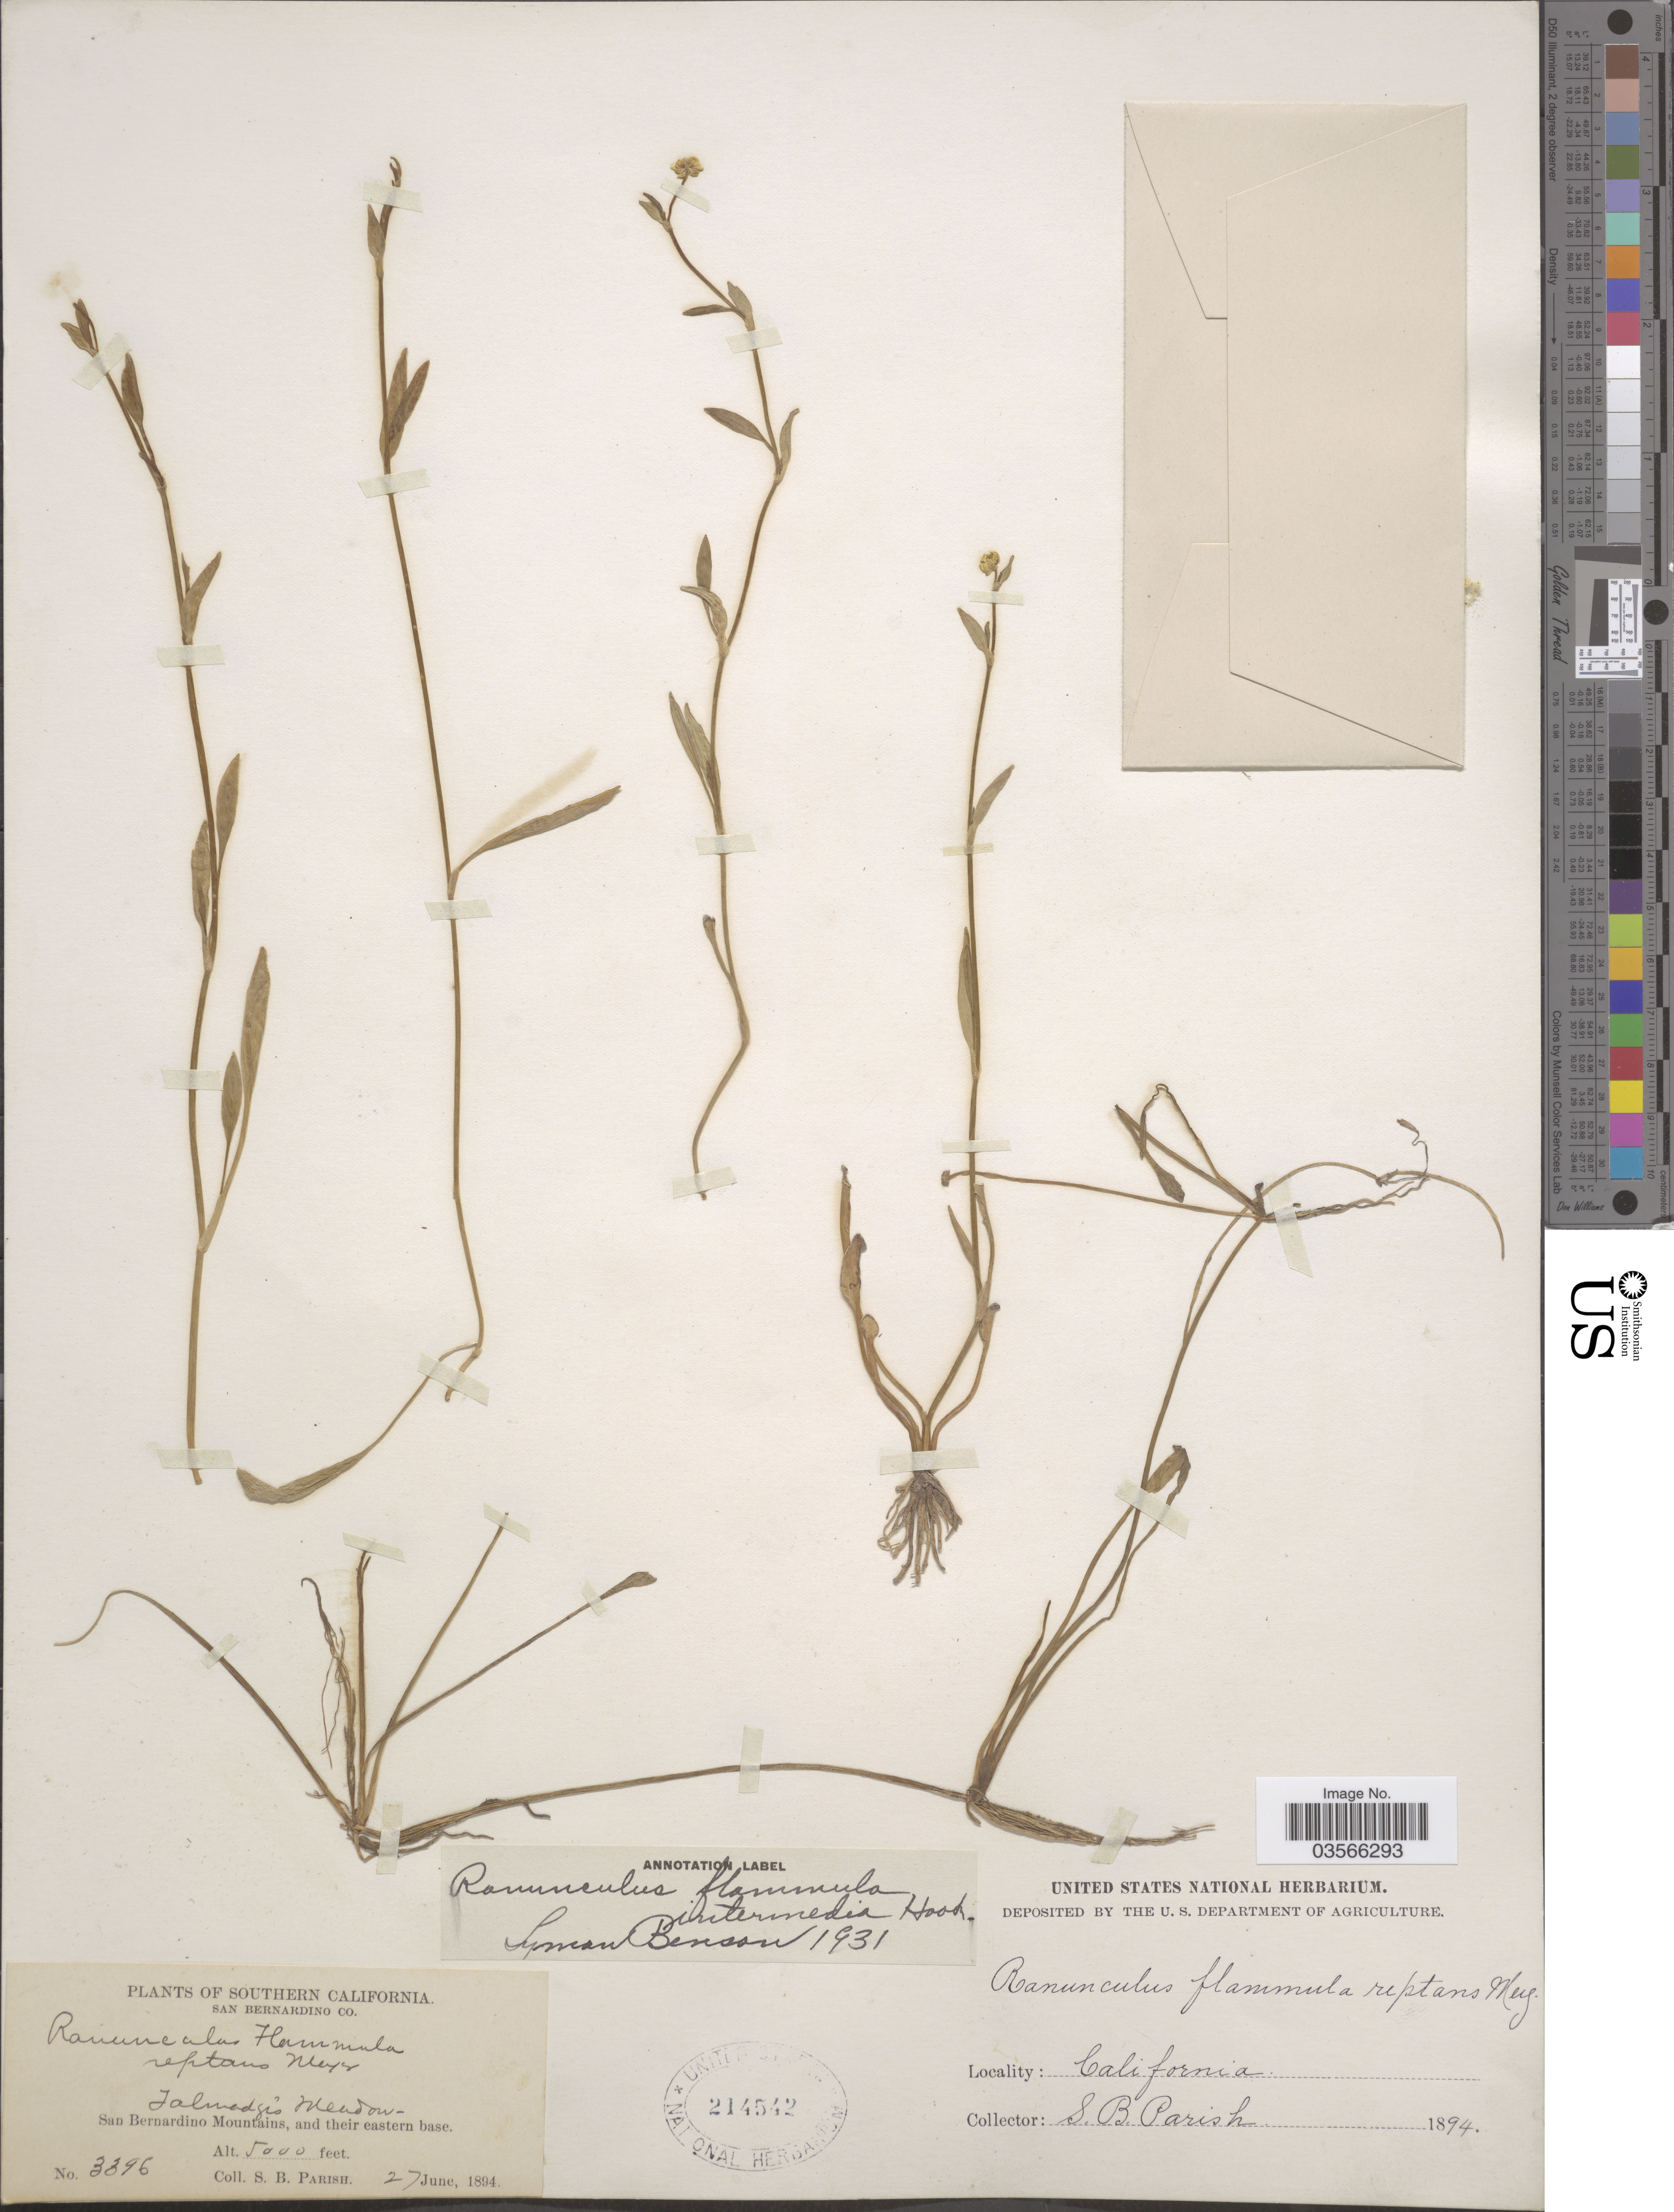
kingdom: Plantae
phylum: Tracheophyta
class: Magnoliopsida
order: Ranunculales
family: Ranunculaceae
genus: Ranunculus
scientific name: Ranunculus flammula var. ovalis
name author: (J.M. Bigelow) L.D. Benson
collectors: S. B. Parish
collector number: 3396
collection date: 1894-06-27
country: United States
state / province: California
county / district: San Bernardino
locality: Southern California. San Bernardino Co. Talmadge's Meadow- San Bernardino Mountains, and their eastern base.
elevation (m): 1524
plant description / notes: No precise locality correction needed. Filled county field.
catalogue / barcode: US 214542